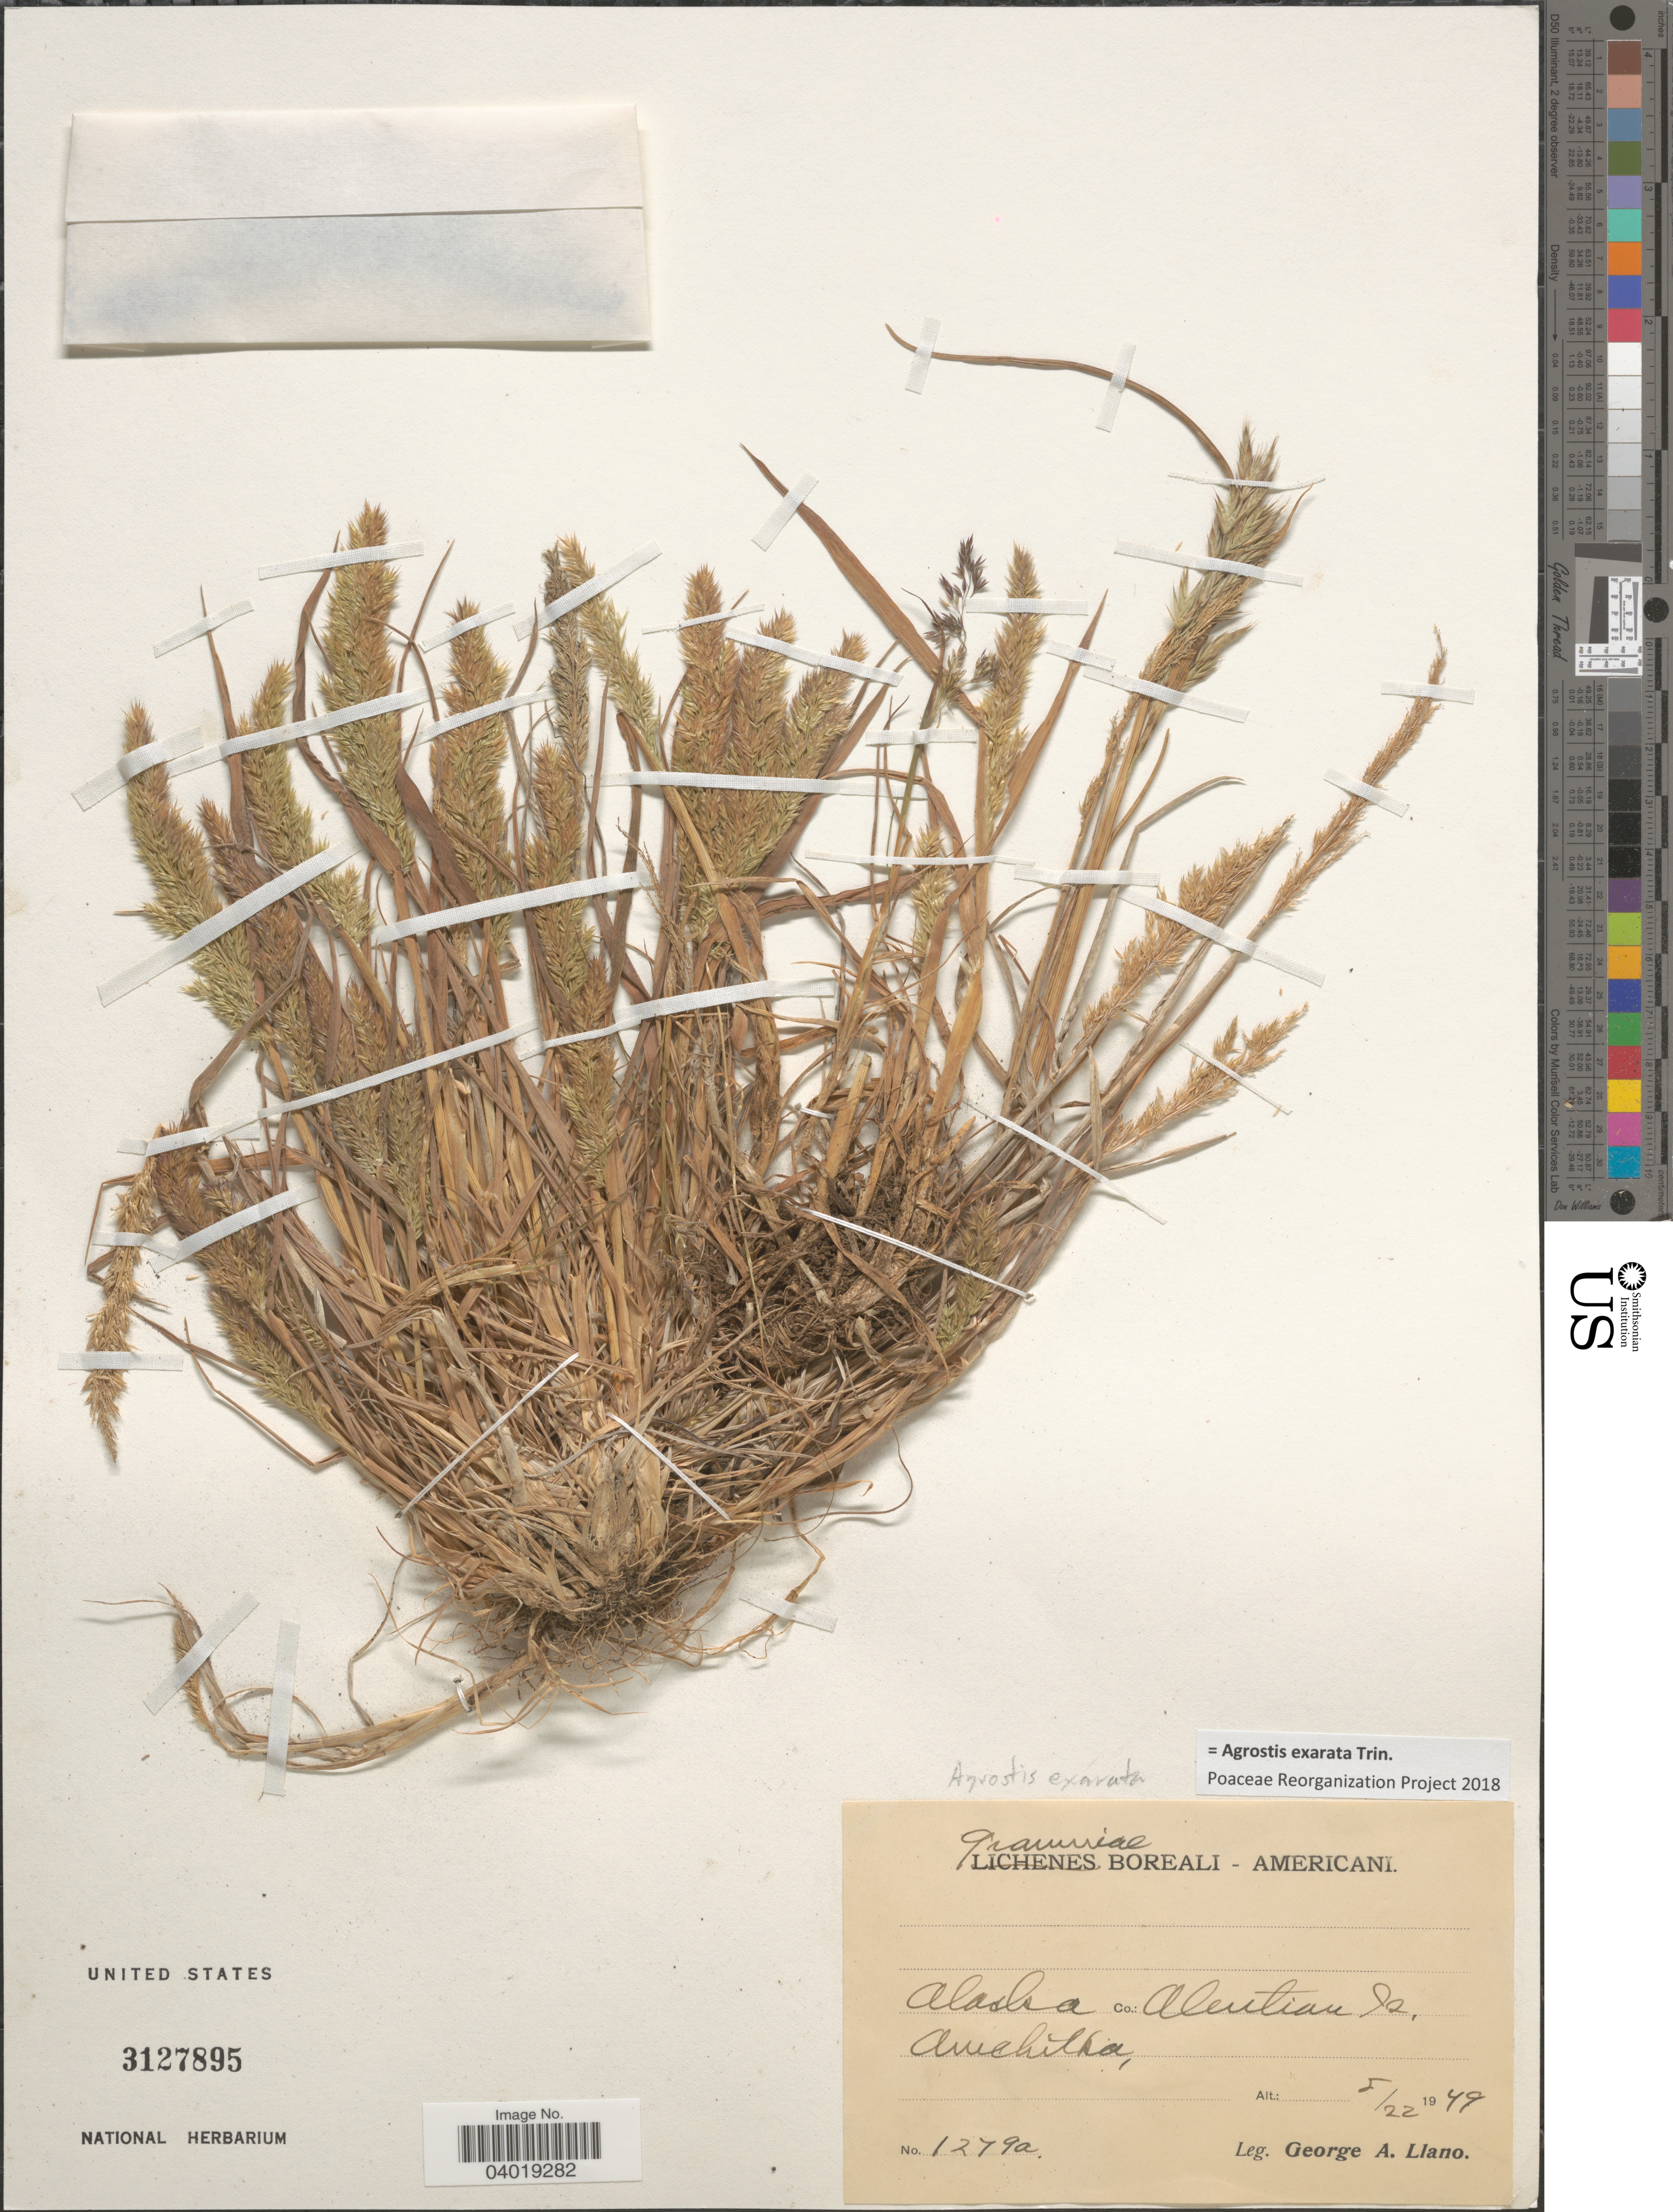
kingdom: Plantae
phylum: Tracheophyta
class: Liliopsida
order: Poales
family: Poaceae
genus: Agrostis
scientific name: Agrostis exarata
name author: Trin.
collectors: G. Llano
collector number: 1279a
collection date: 1949-08-22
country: United States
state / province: Alaska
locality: Aleutian Is. Amehitka.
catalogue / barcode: US 3127895